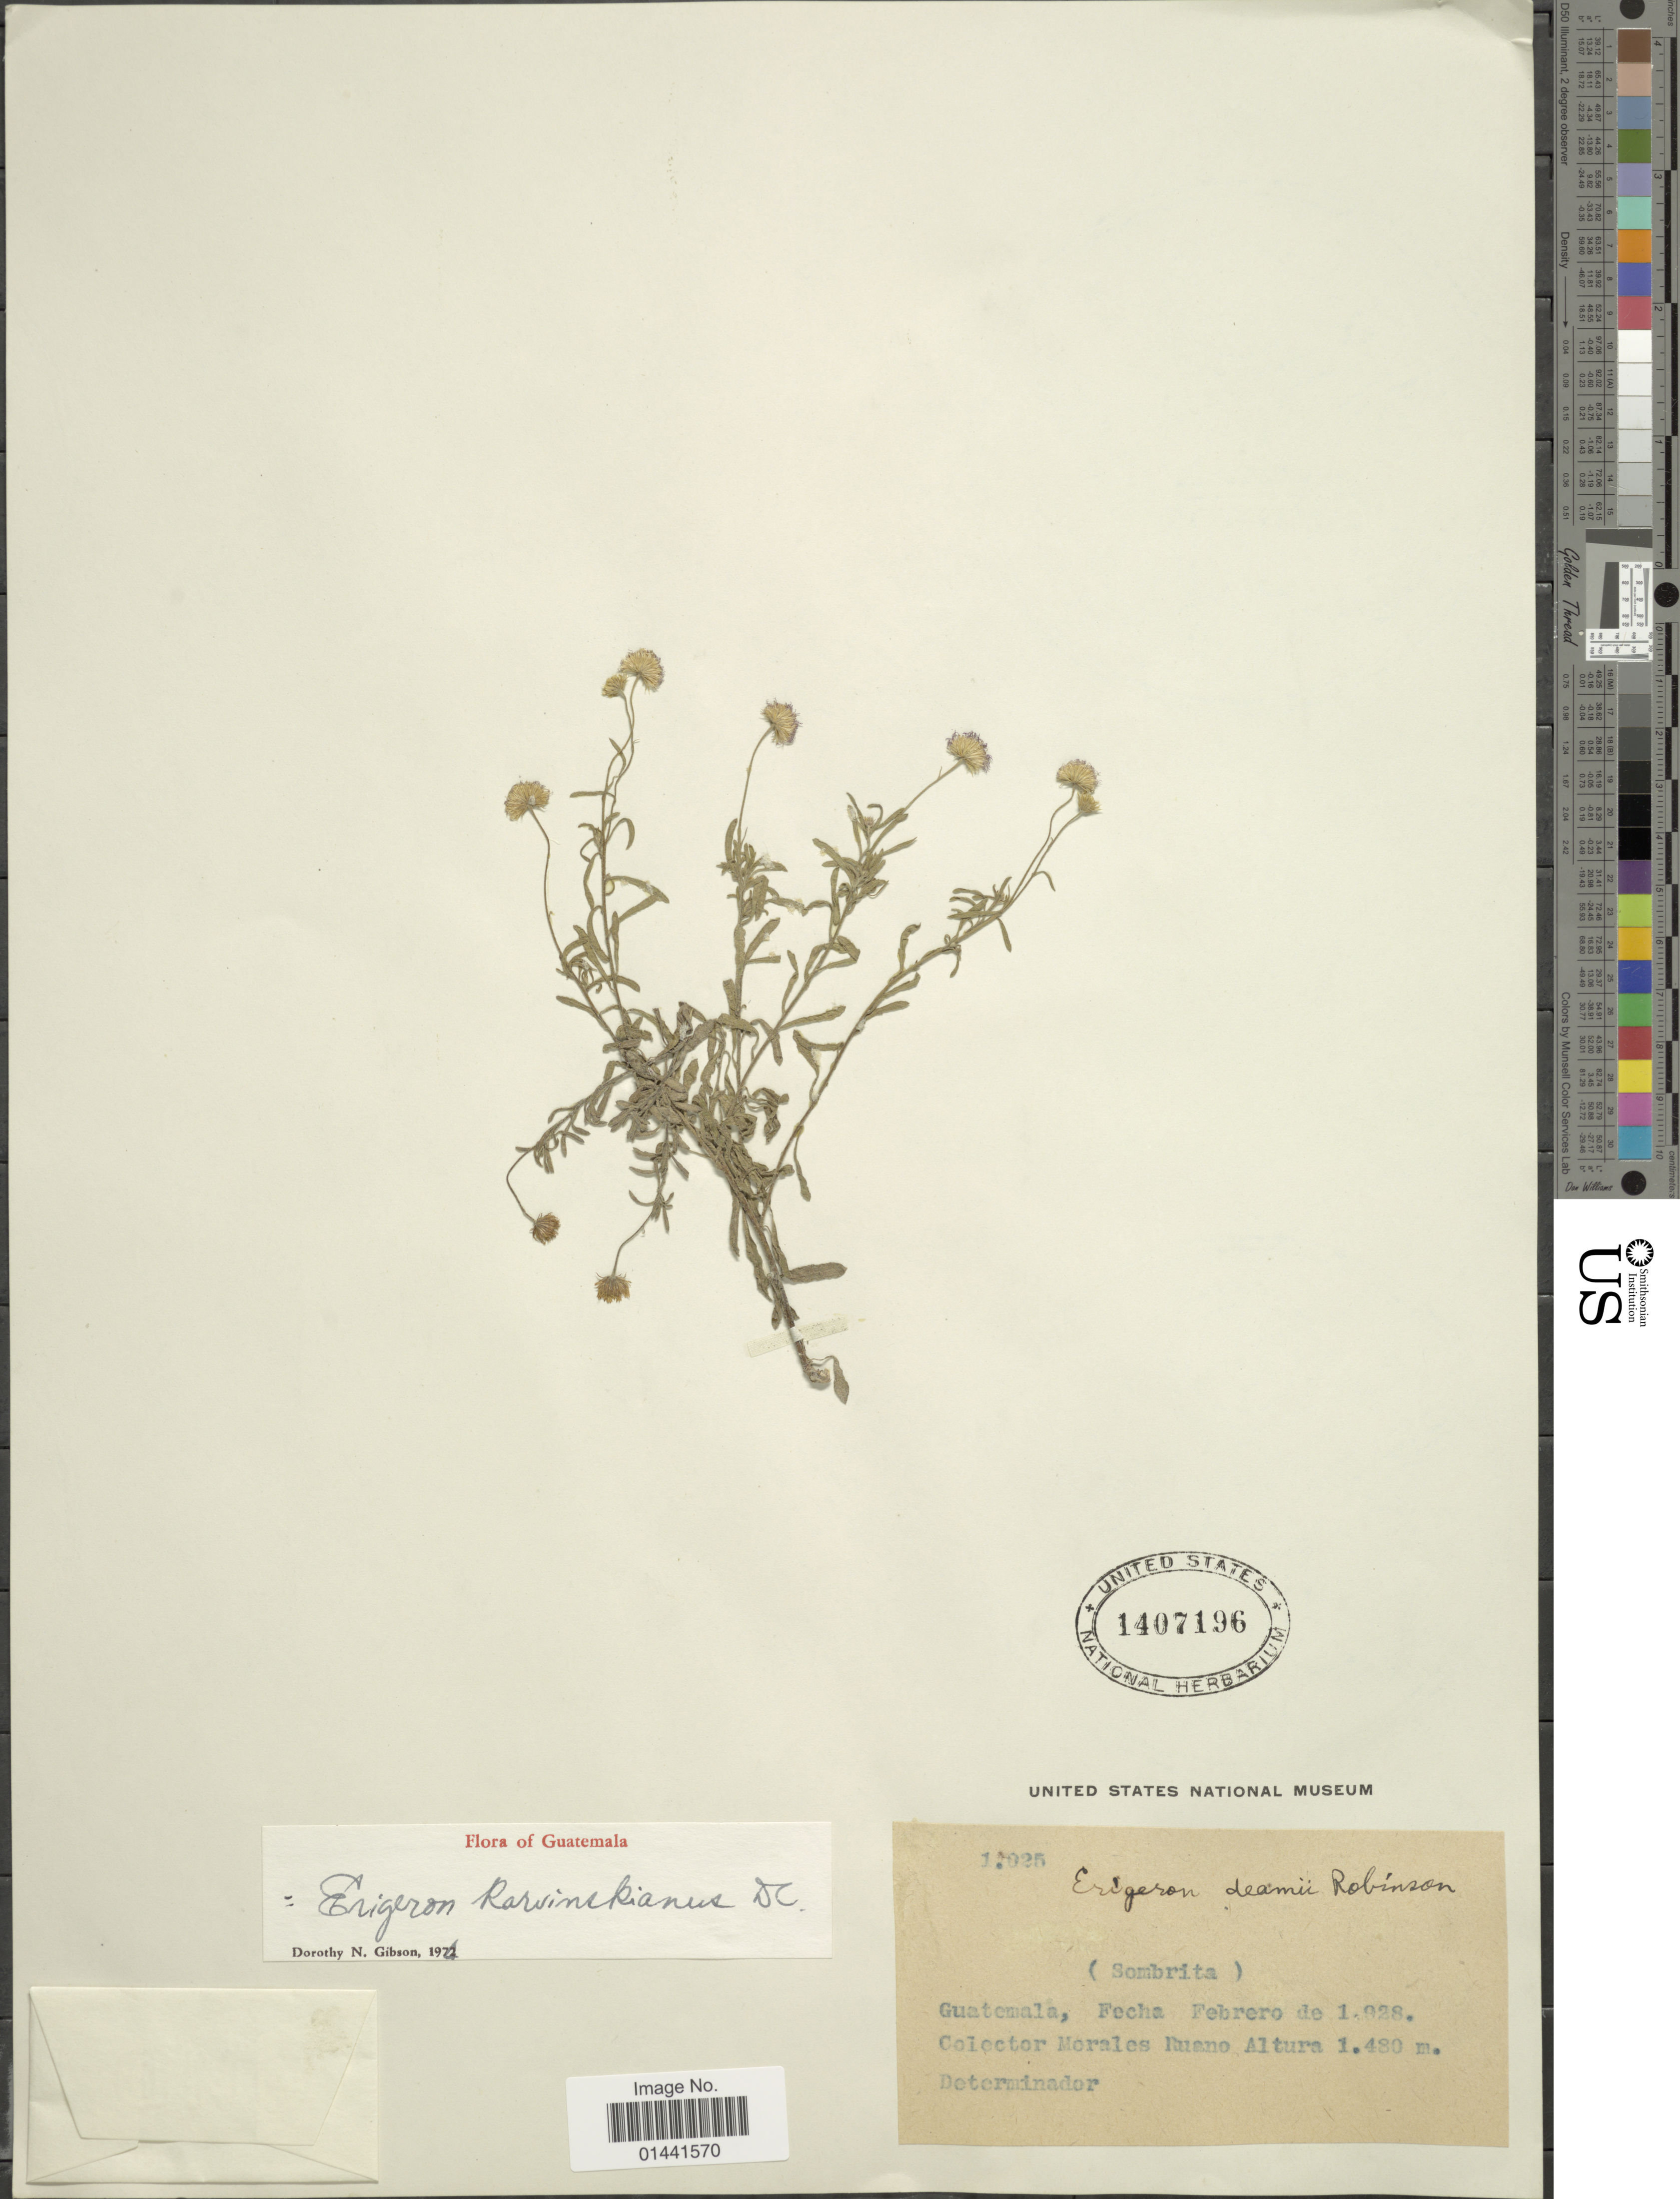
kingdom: Plantae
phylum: Tracheophyta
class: Magnoliopsida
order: Asterales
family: Asteraceae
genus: Erigeron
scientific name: Erigeron karvinskianus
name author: DC.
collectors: M. Ruano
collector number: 1025*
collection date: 1928-02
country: Guatemala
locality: (Sombrita) [unsure placement]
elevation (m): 1480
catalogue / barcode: US 1407196